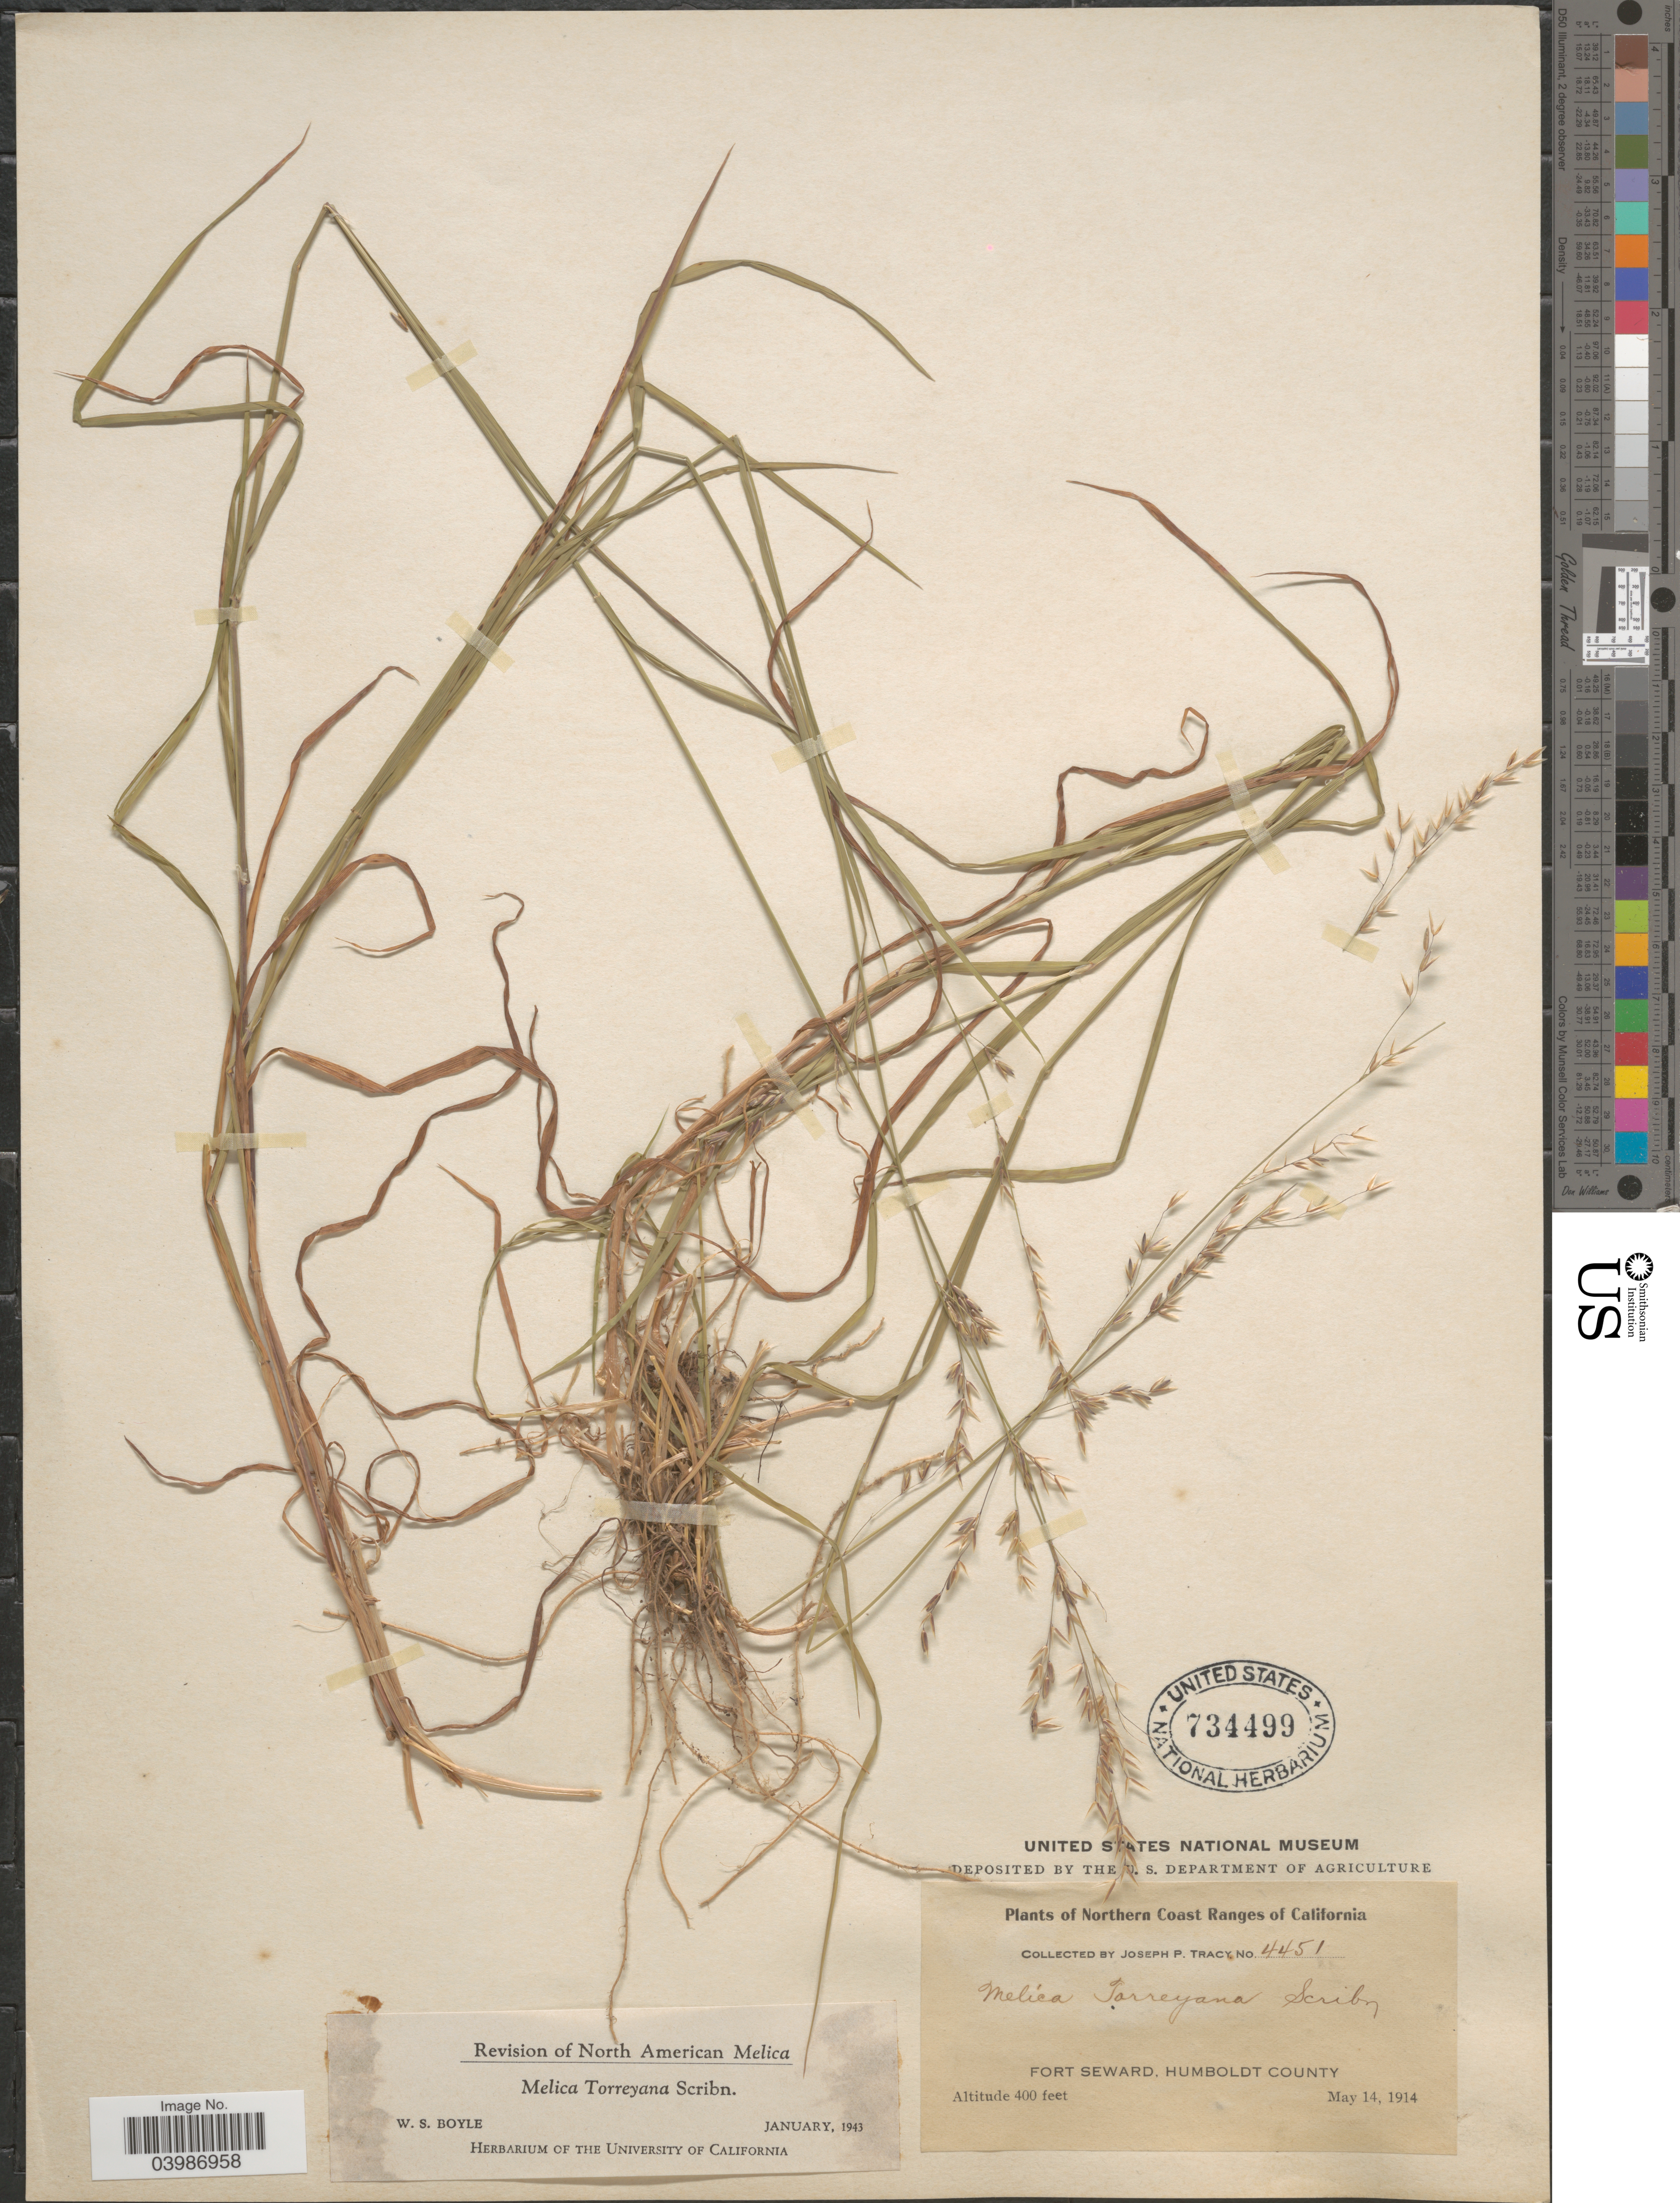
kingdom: Plantae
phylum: Tracheophyta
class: Liliopsida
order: Poales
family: Poaceae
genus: Melica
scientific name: Melica torreyana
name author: Scribn.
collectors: J. Tracy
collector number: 4451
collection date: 1914-05-14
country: United States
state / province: California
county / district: Humboldt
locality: Northern Coast Ranges of California. Fort Seward, Humboldt County.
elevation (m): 122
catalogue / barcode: US 734499